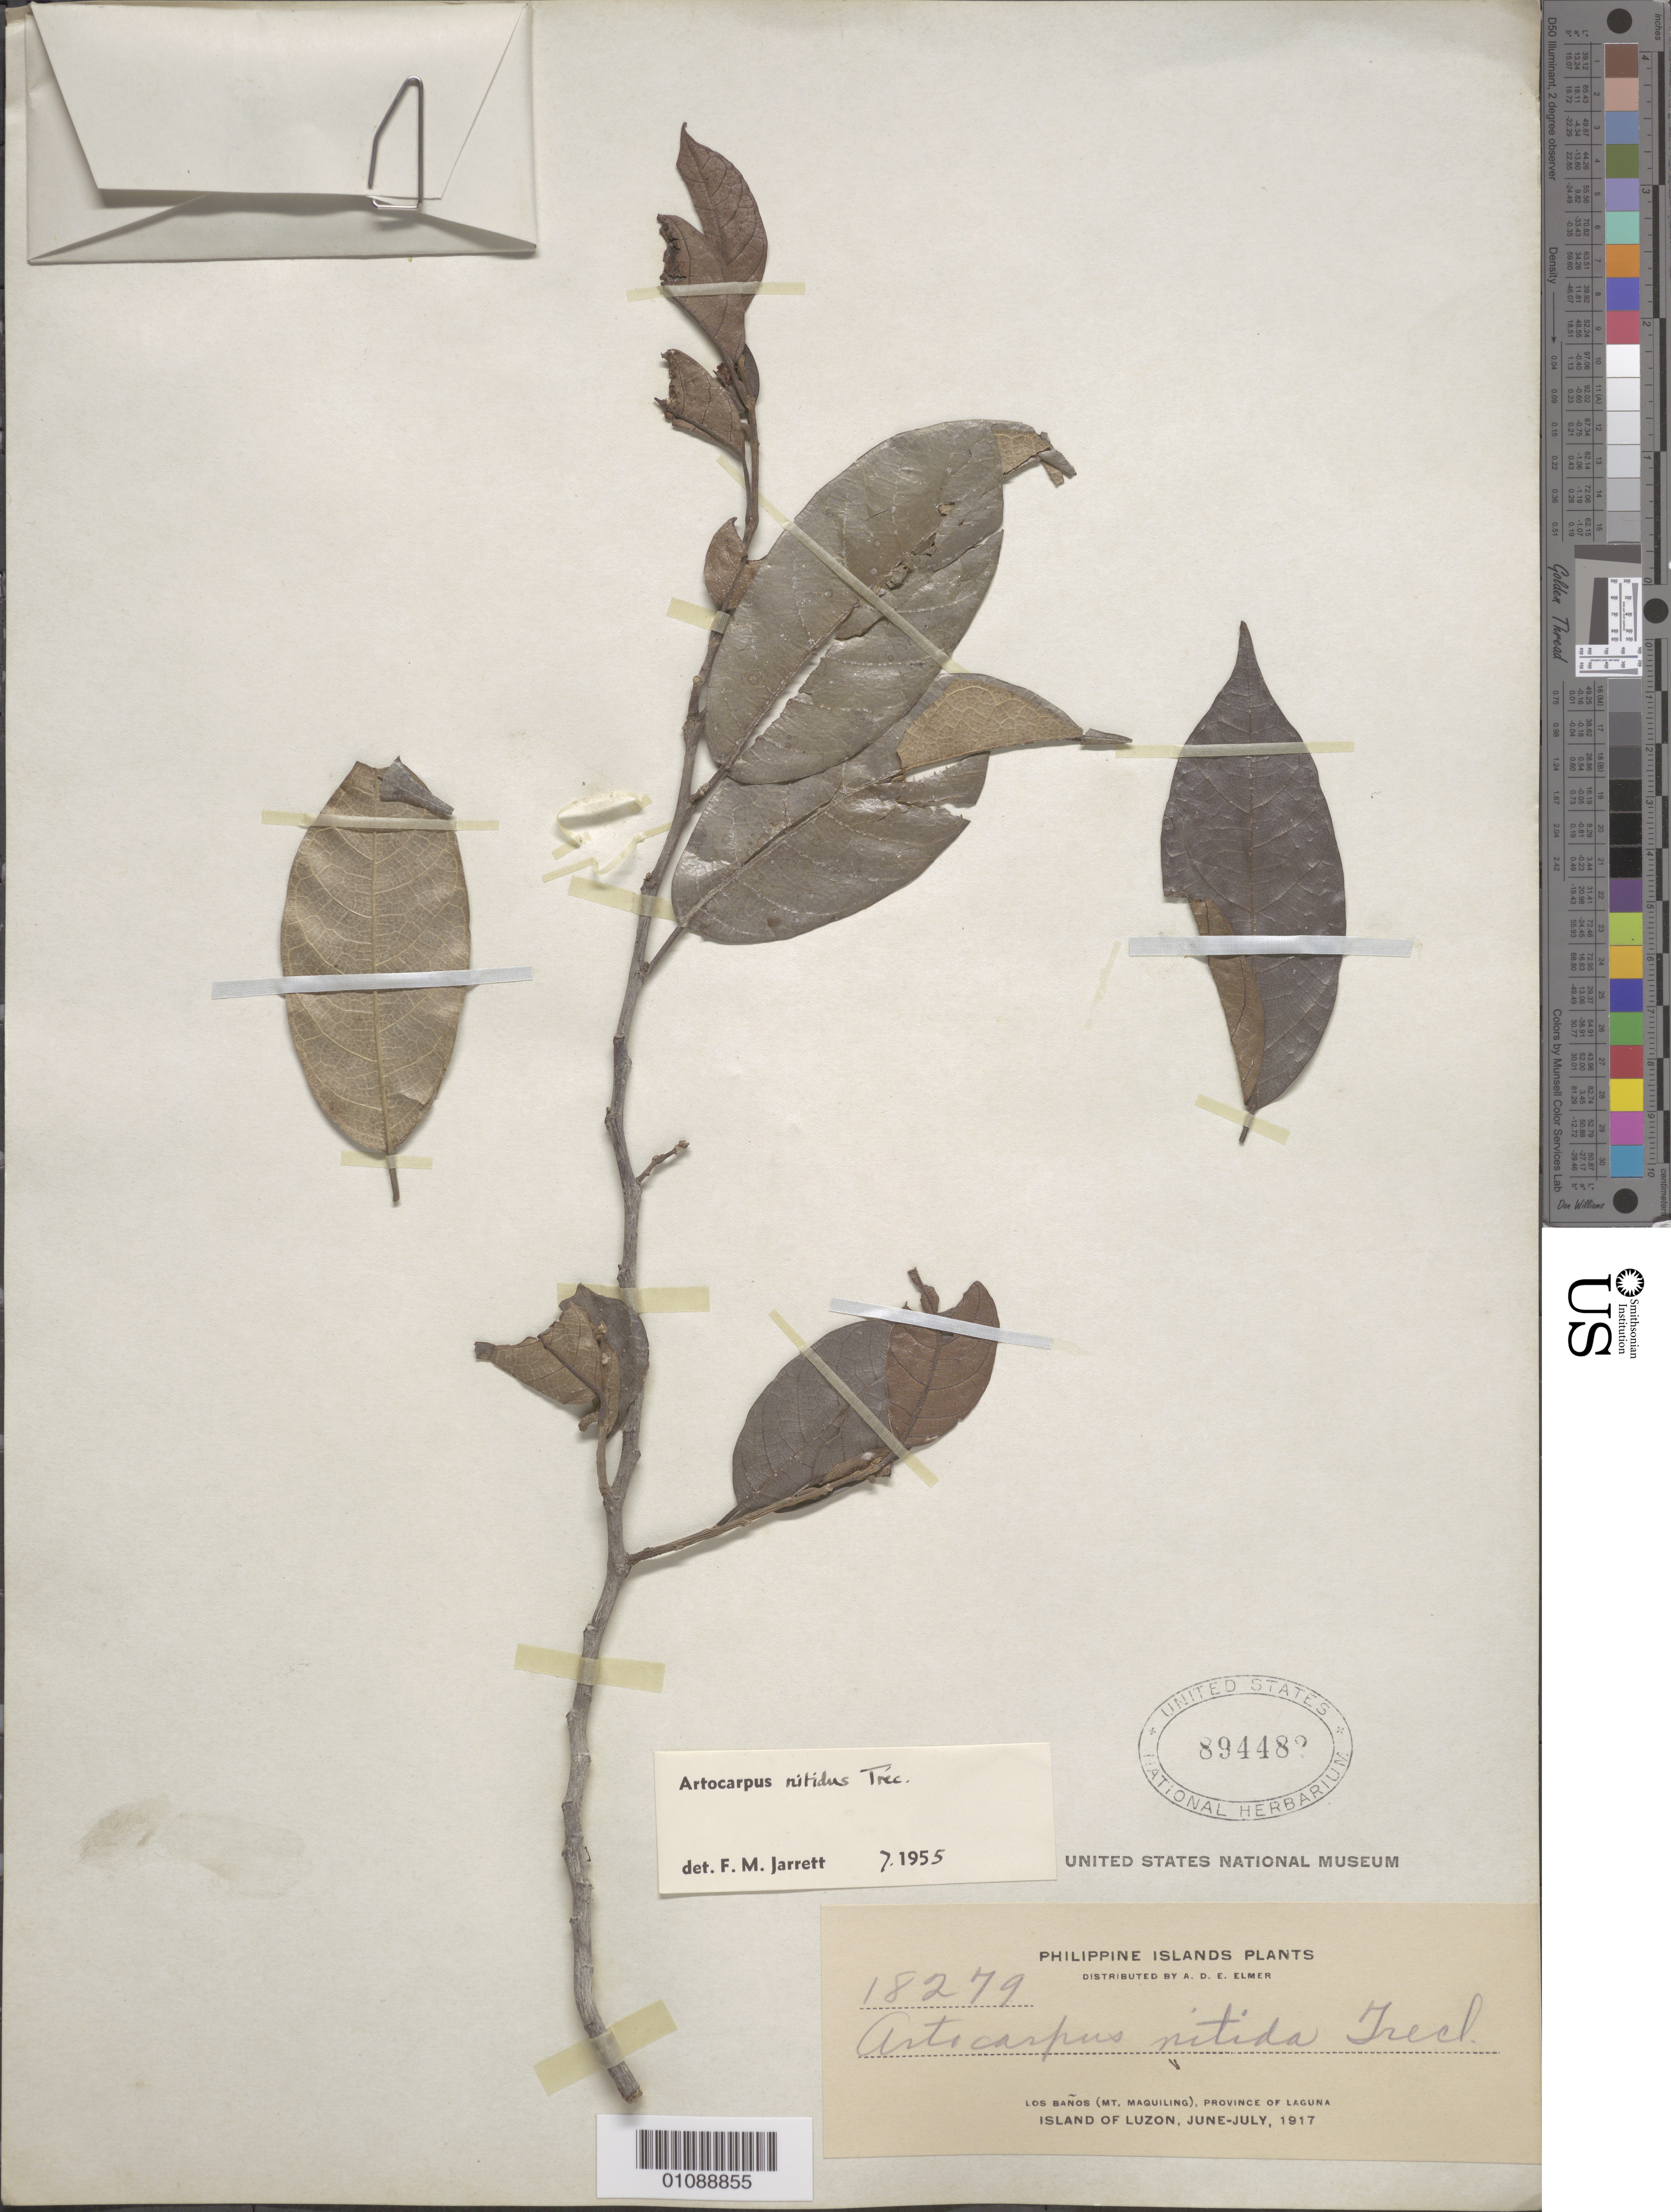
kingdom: Plantae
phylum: Tracheophyta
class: Magnoliopsida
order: Rosales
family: Moraceae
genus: Artocarpus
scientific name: Artocarpus nitidus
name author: Trécul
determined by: Jarrett, Frances M.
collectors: A. D. E. Elmer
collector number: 18279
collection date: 1917-06/1917-07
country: Philippines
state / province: Calabarzon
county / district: Laguna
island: Luzon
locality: Los Banos, Mt. Maguiling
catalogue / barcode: US 894482